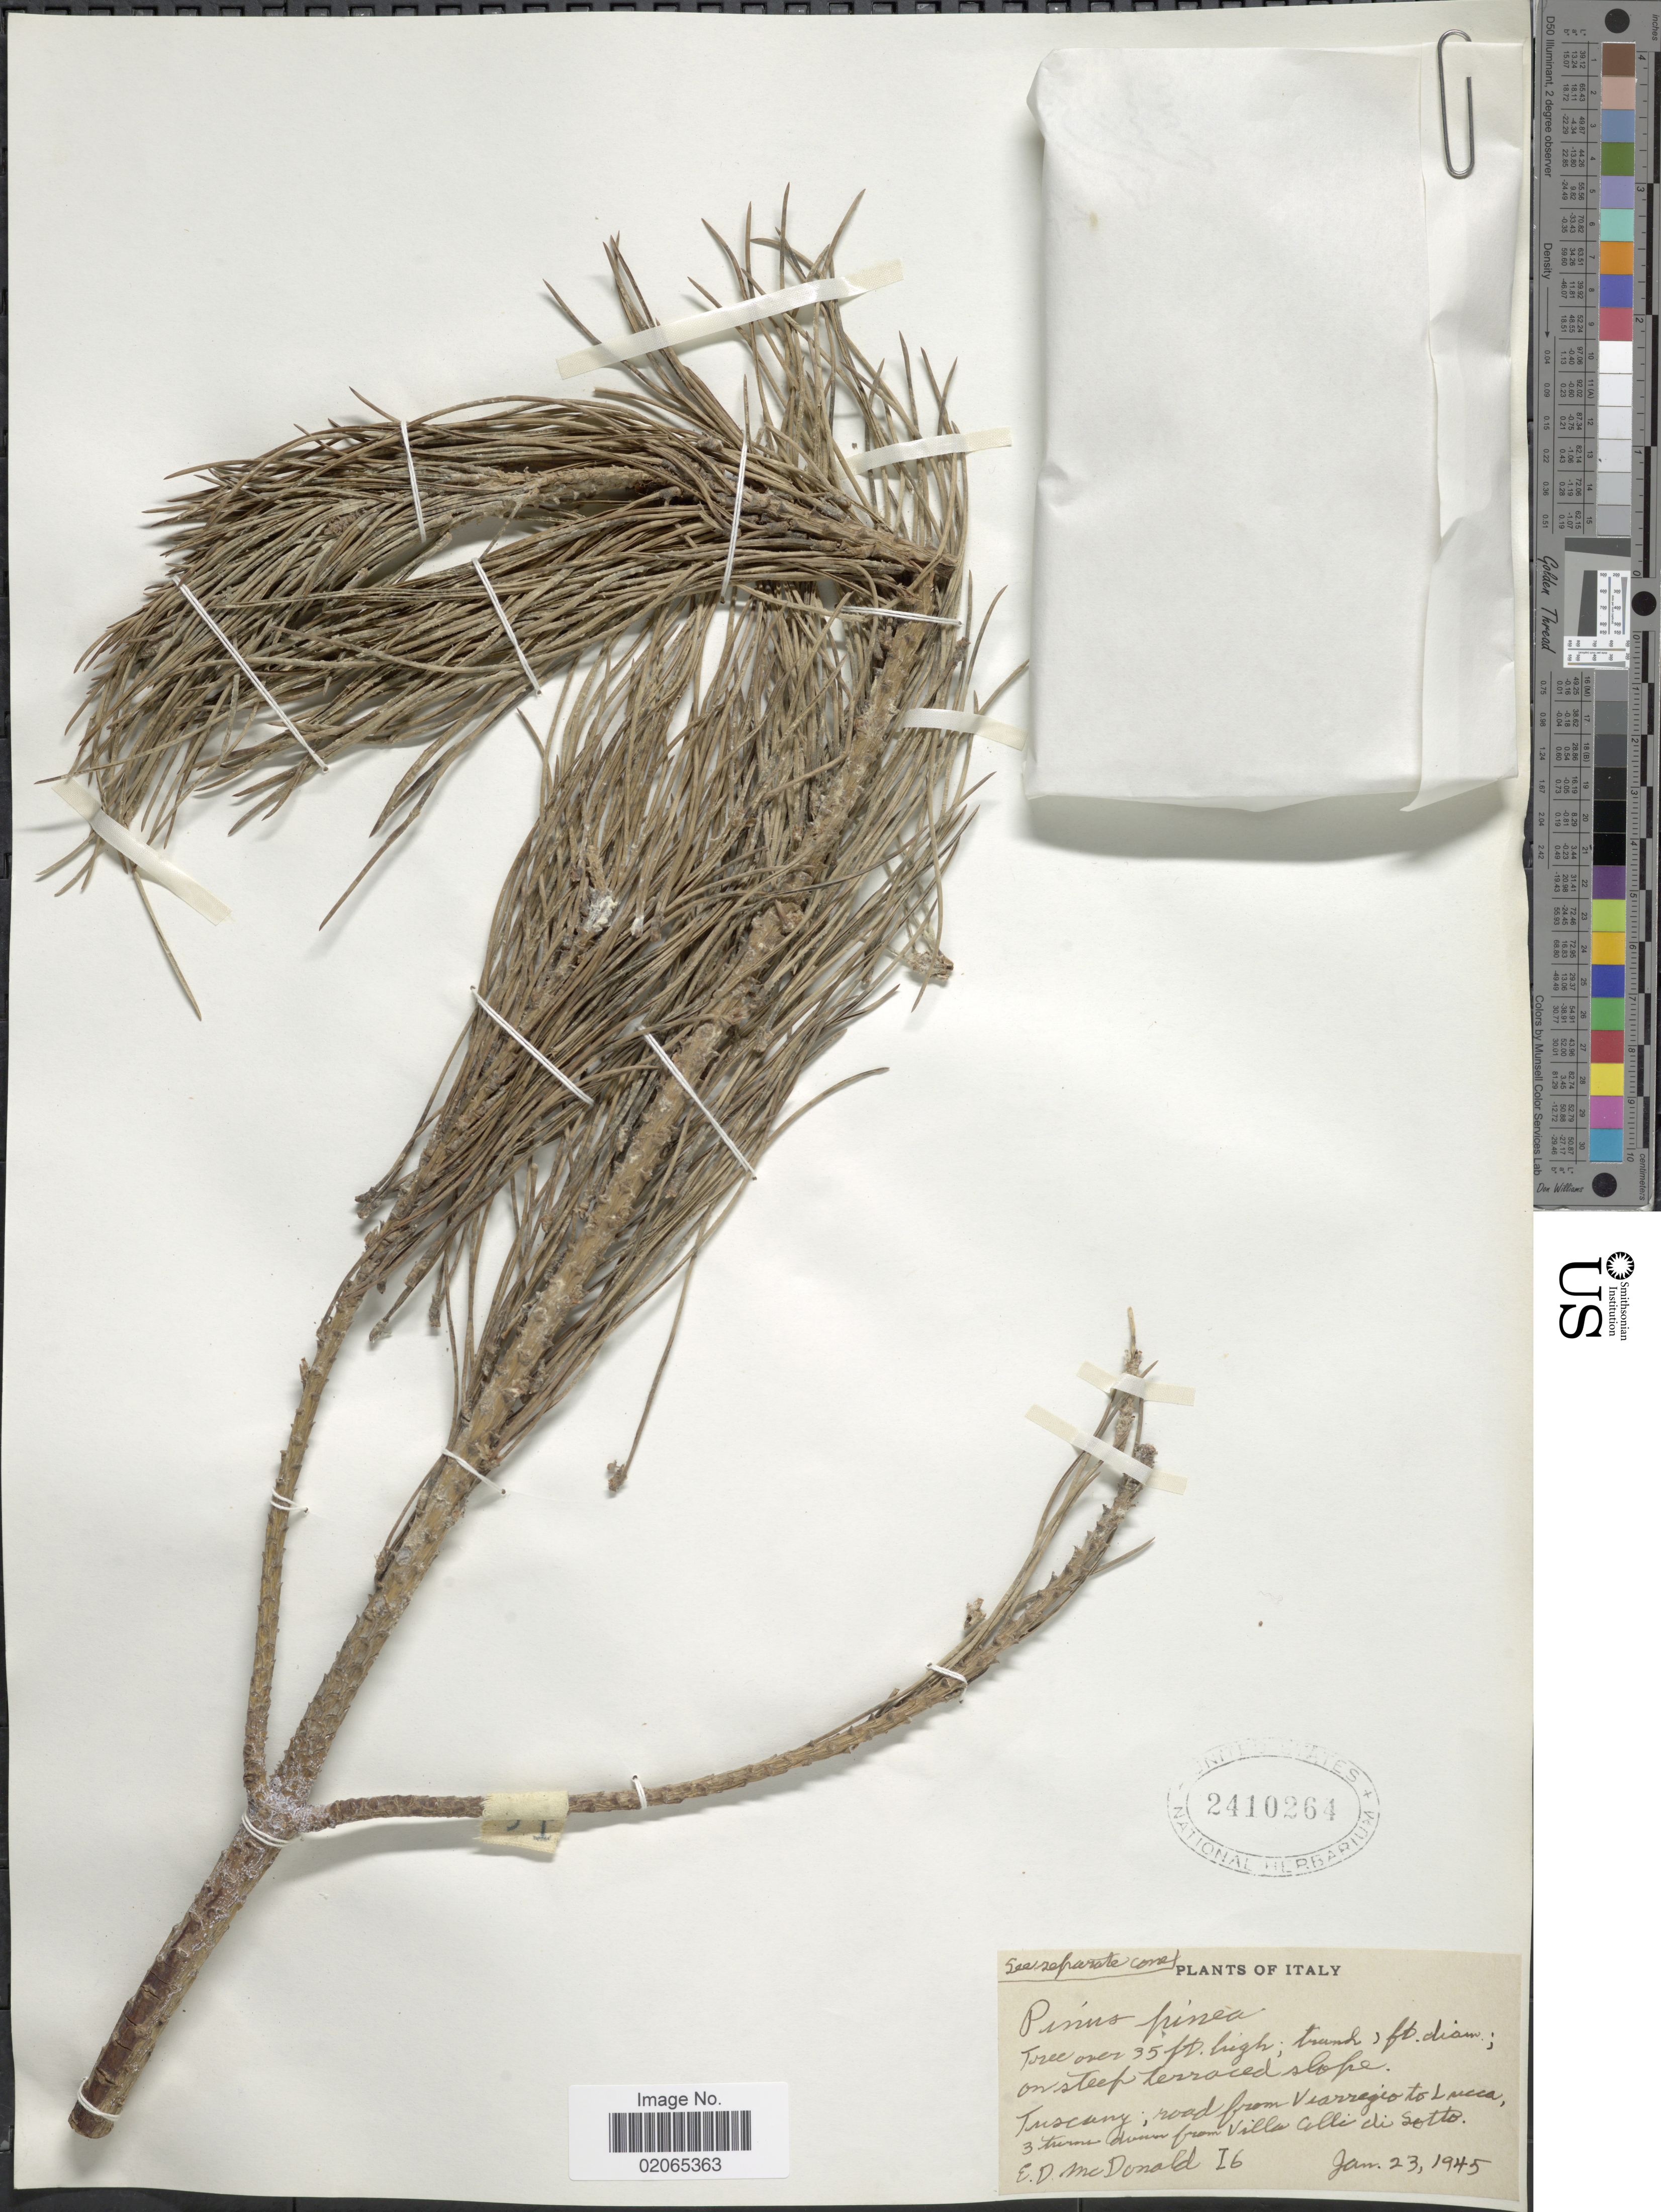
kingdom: Plantae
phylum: Tracheophyta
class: Pinopsida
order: Pinales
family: Pinaceae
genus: Pinus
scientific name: Pinus pinea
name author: L.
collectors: E. D. McDonald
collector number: I6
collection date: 1945-01-23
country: Italy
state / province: Tuscany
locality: Tuscany; road from Vearregio to Lucca, 3 turns dunn from Villa Calli di Sotto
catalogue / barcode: US 2410264